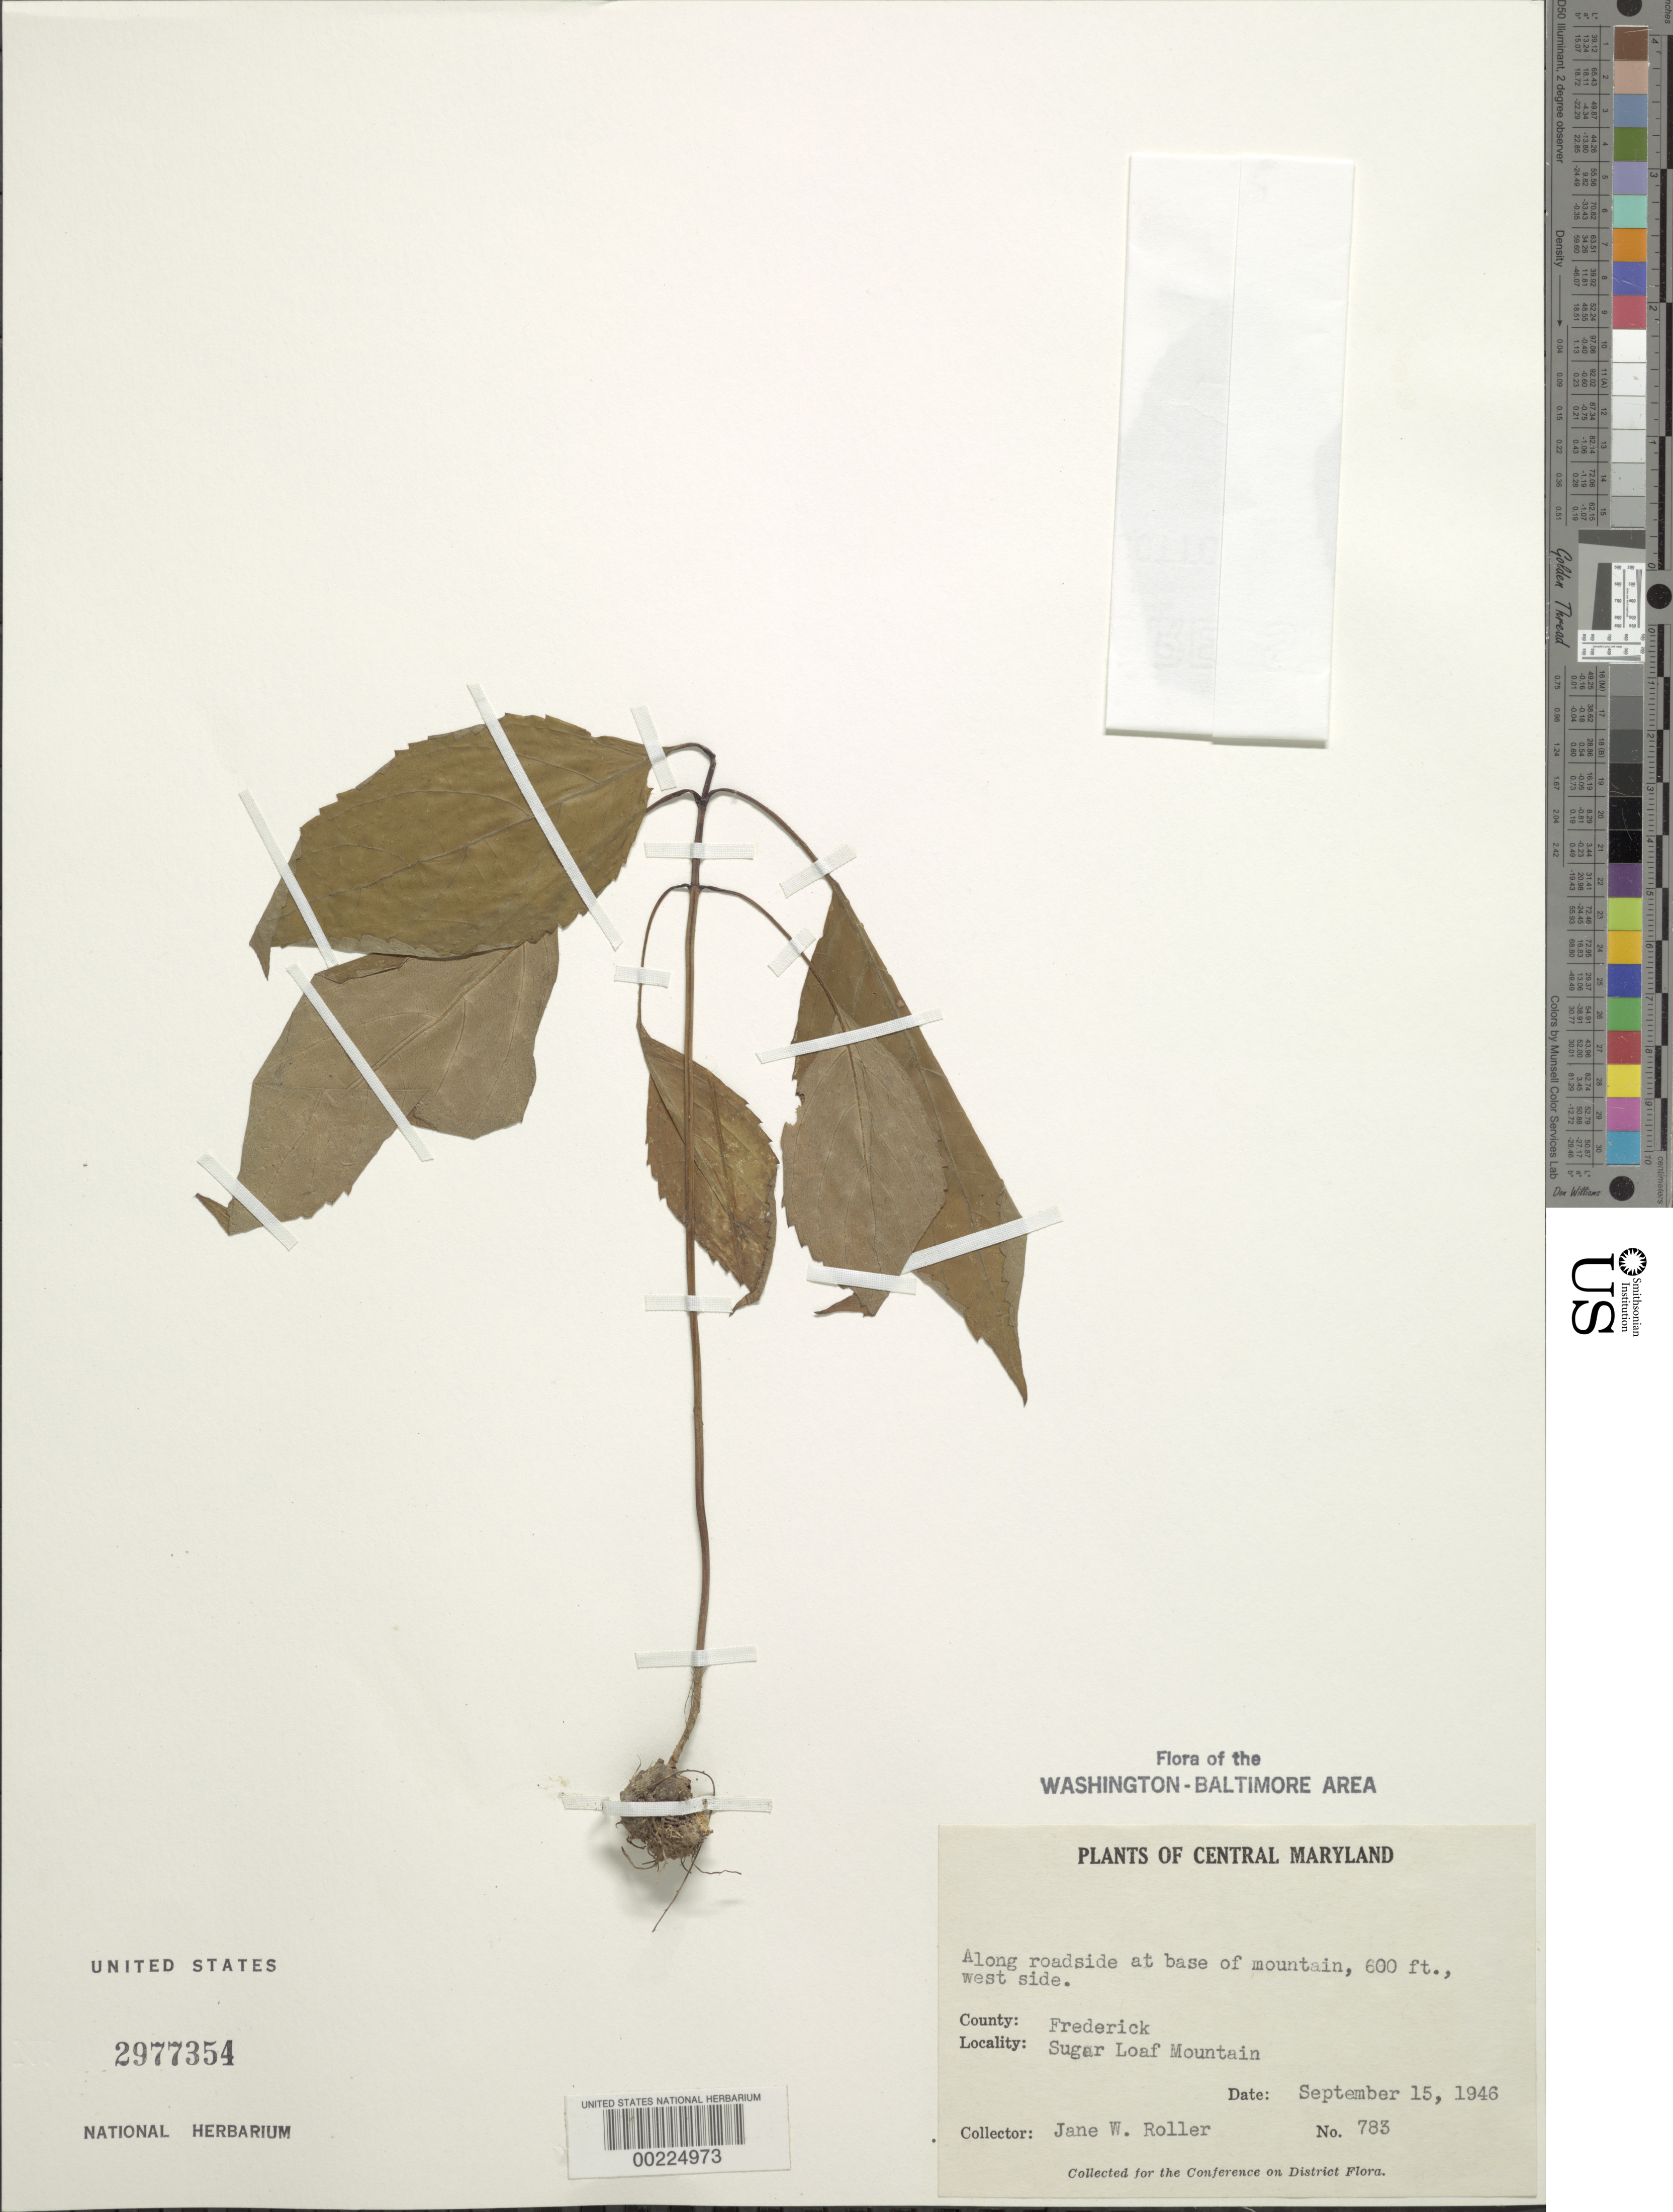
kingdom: Plantae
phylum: Tracheophyta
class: Magnoliopsida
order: Asterales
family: Asteraceae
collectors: J. W. Roller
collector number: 783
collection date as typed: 15 Sep 1946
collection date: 1946-09-15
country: United States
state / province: Maryland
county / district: Frederick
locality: West side of Sugar Loaf Mountain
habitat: Roadside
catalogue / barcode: US 2977354